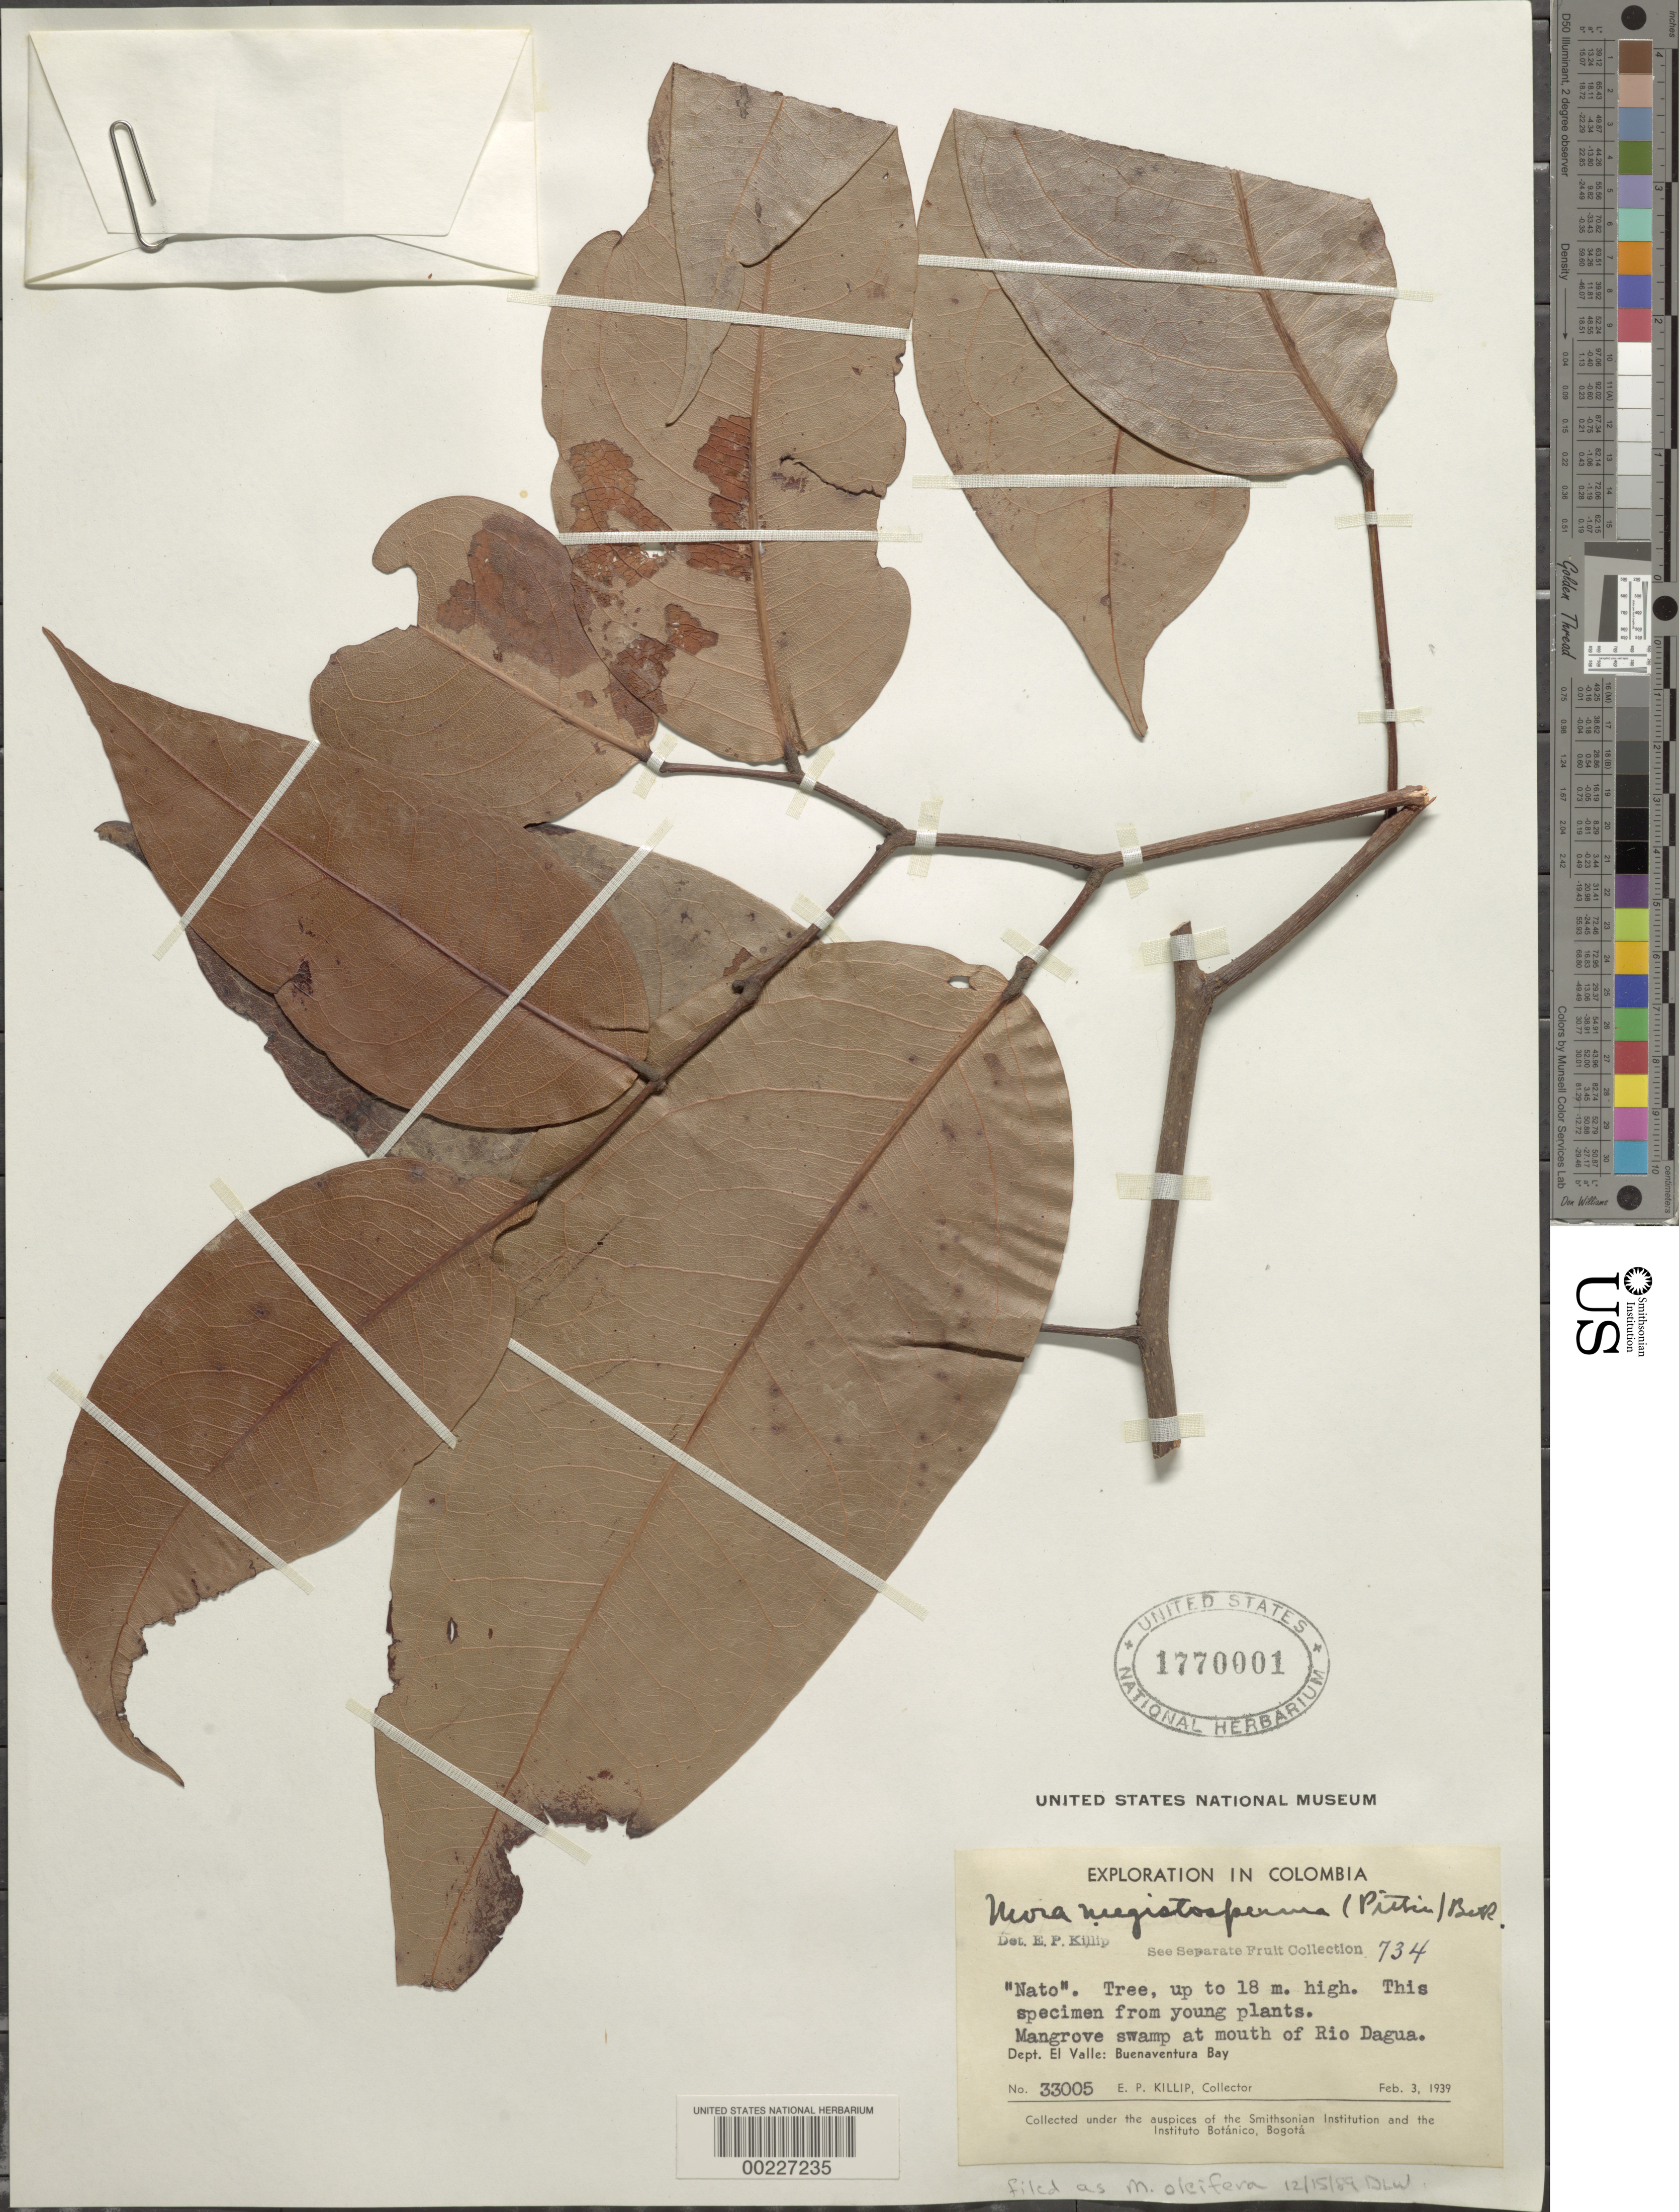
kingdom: Plantae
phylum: Tracheophyta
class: Magnoliopsida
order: Fabales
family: Fabaceae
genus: Mora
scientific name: Mora oleifera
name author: (Triana ex Hemsl.) Ducke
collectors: E. P. Killip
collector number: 33005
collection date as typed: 03 Feb 1939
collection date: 1939-02-03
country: Colombia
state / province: Valle del Cauca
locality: Buena Ventura Bay; swamp at mouth of Rio Dagua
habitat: Mangrove swamp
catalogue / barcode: US 1770001